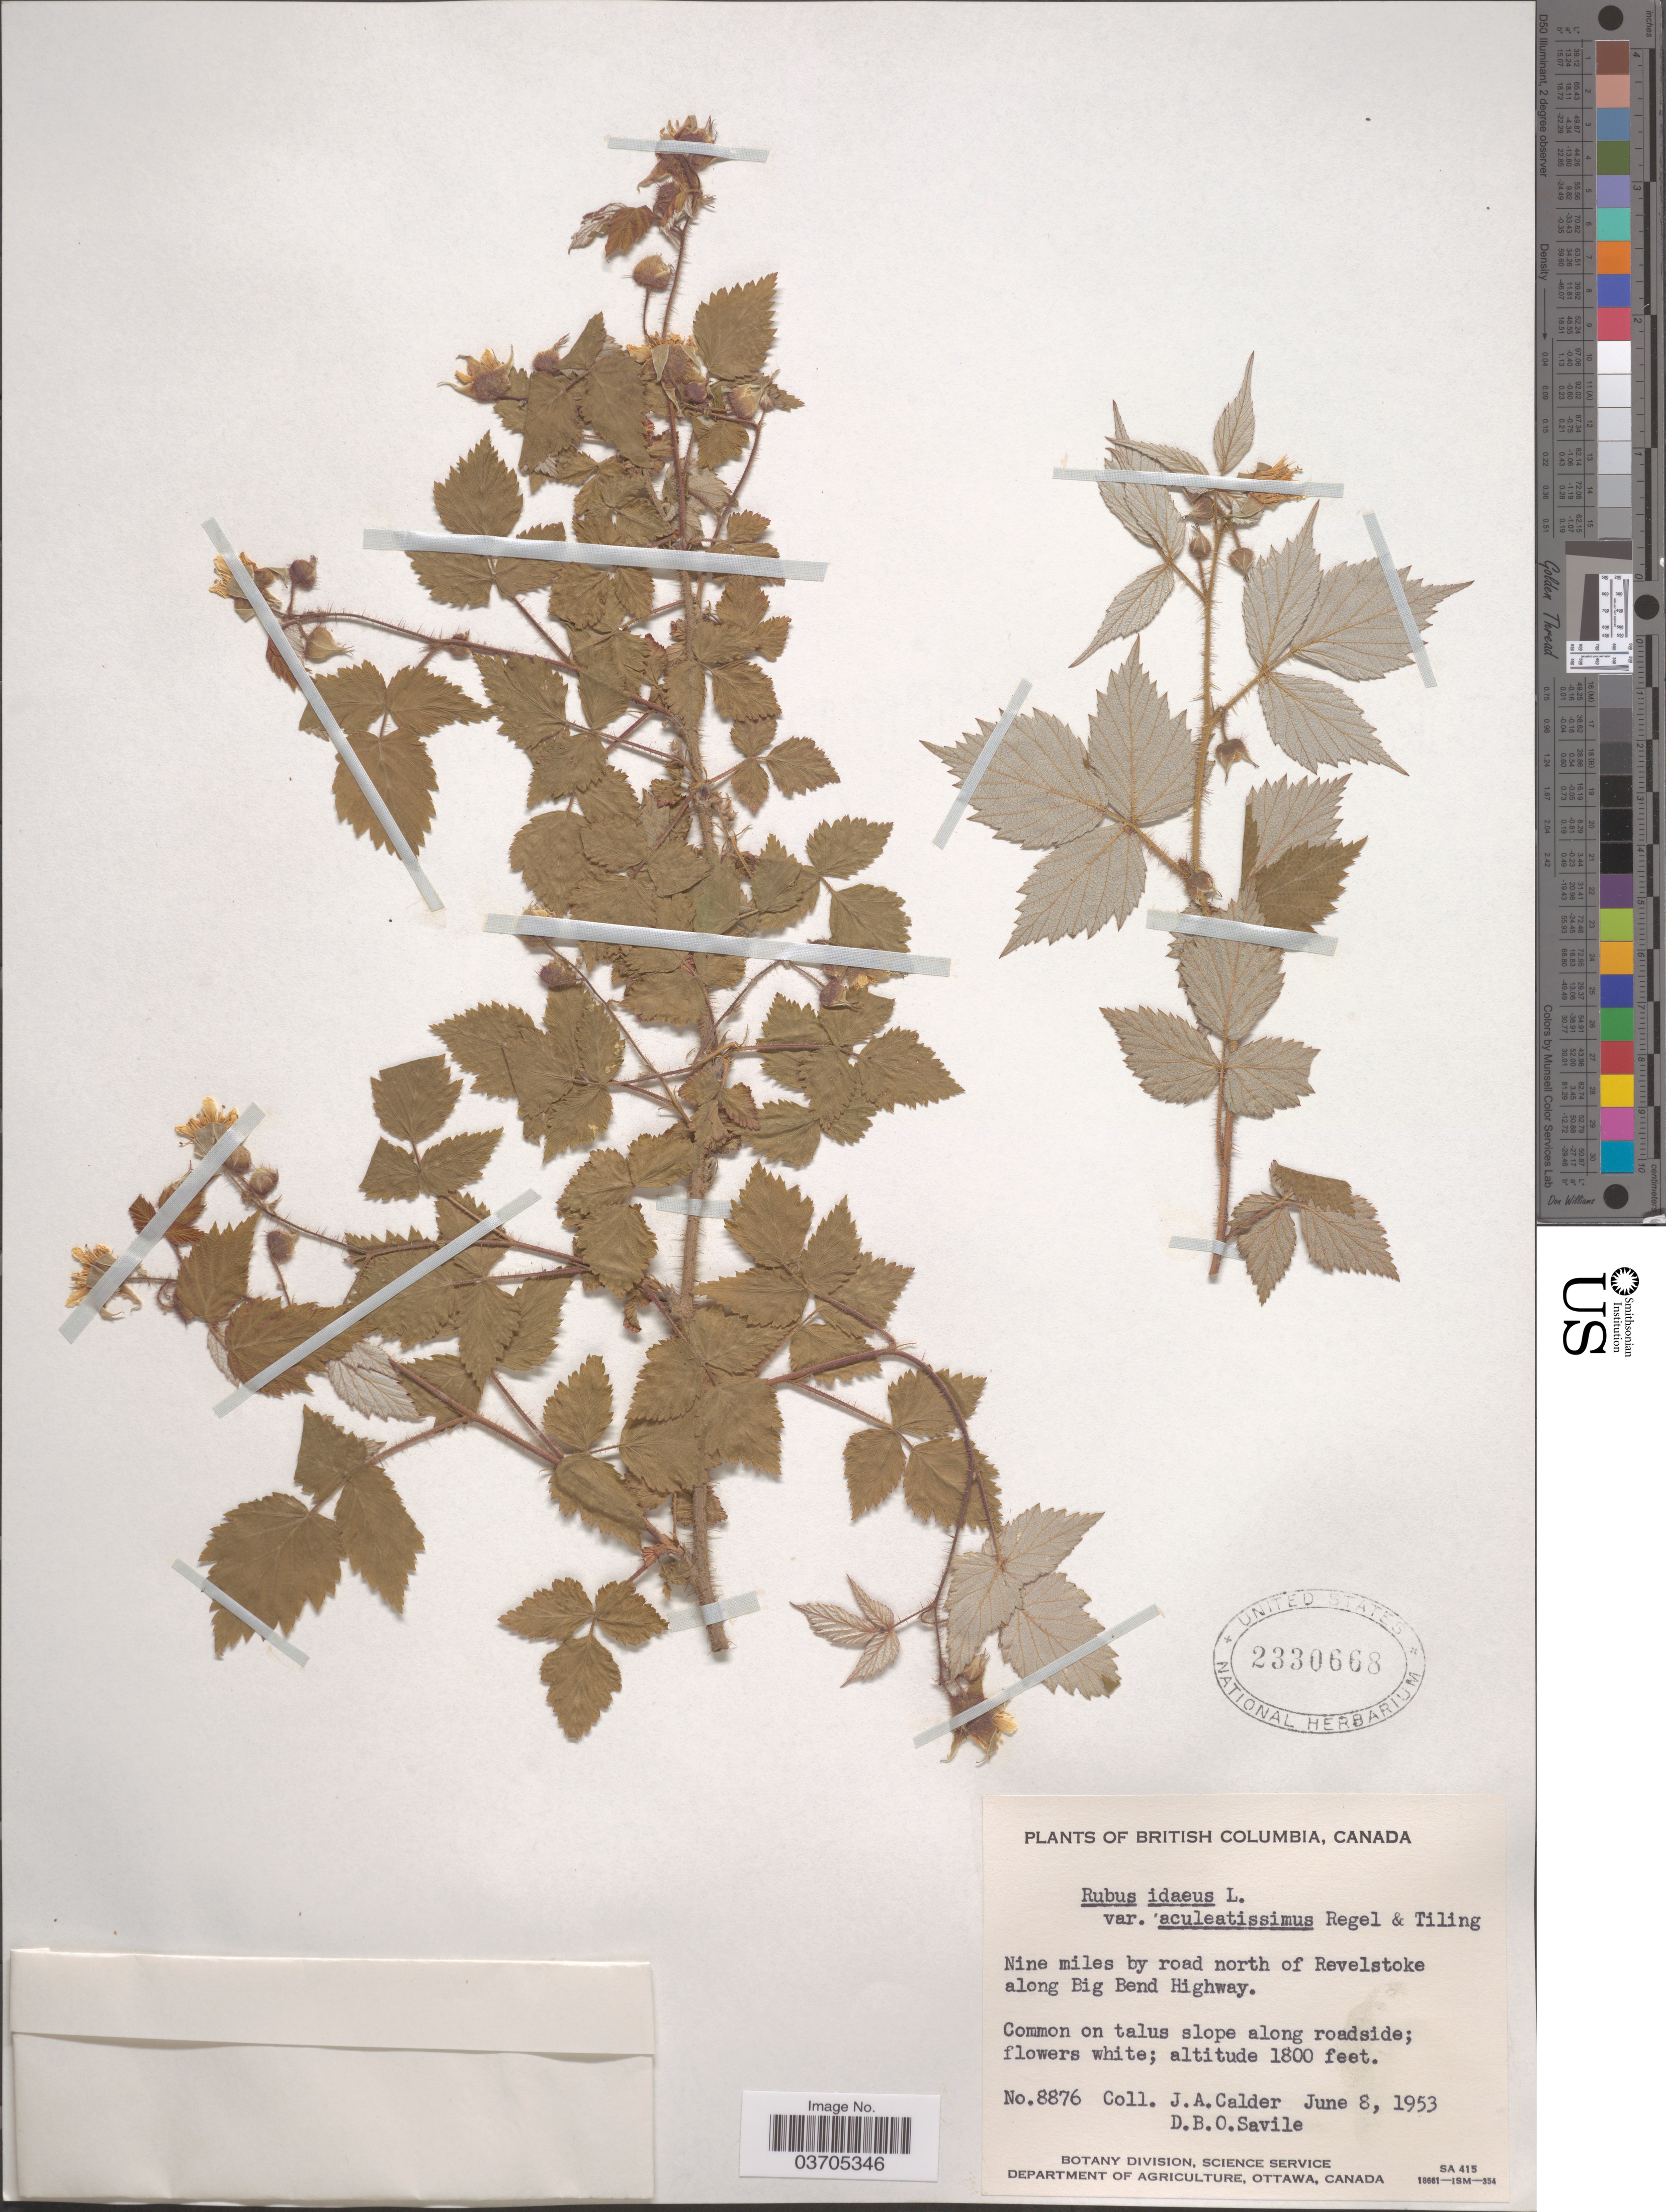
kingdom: Plantae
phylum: Tracheophyta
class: Magnoliopsida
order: Rosales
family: Rosaceae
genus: Rubus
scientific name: Rubus idaeus var. aculeatissimus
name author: Regel & Tiling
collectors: J. A. Calder & D. Savile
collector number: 8876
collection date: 1953-06-08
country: Canada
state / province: British Columbia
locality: Nine miles by road north of Revelstoke along Big Bend Highway.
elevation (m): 549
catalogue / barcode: US 2330668